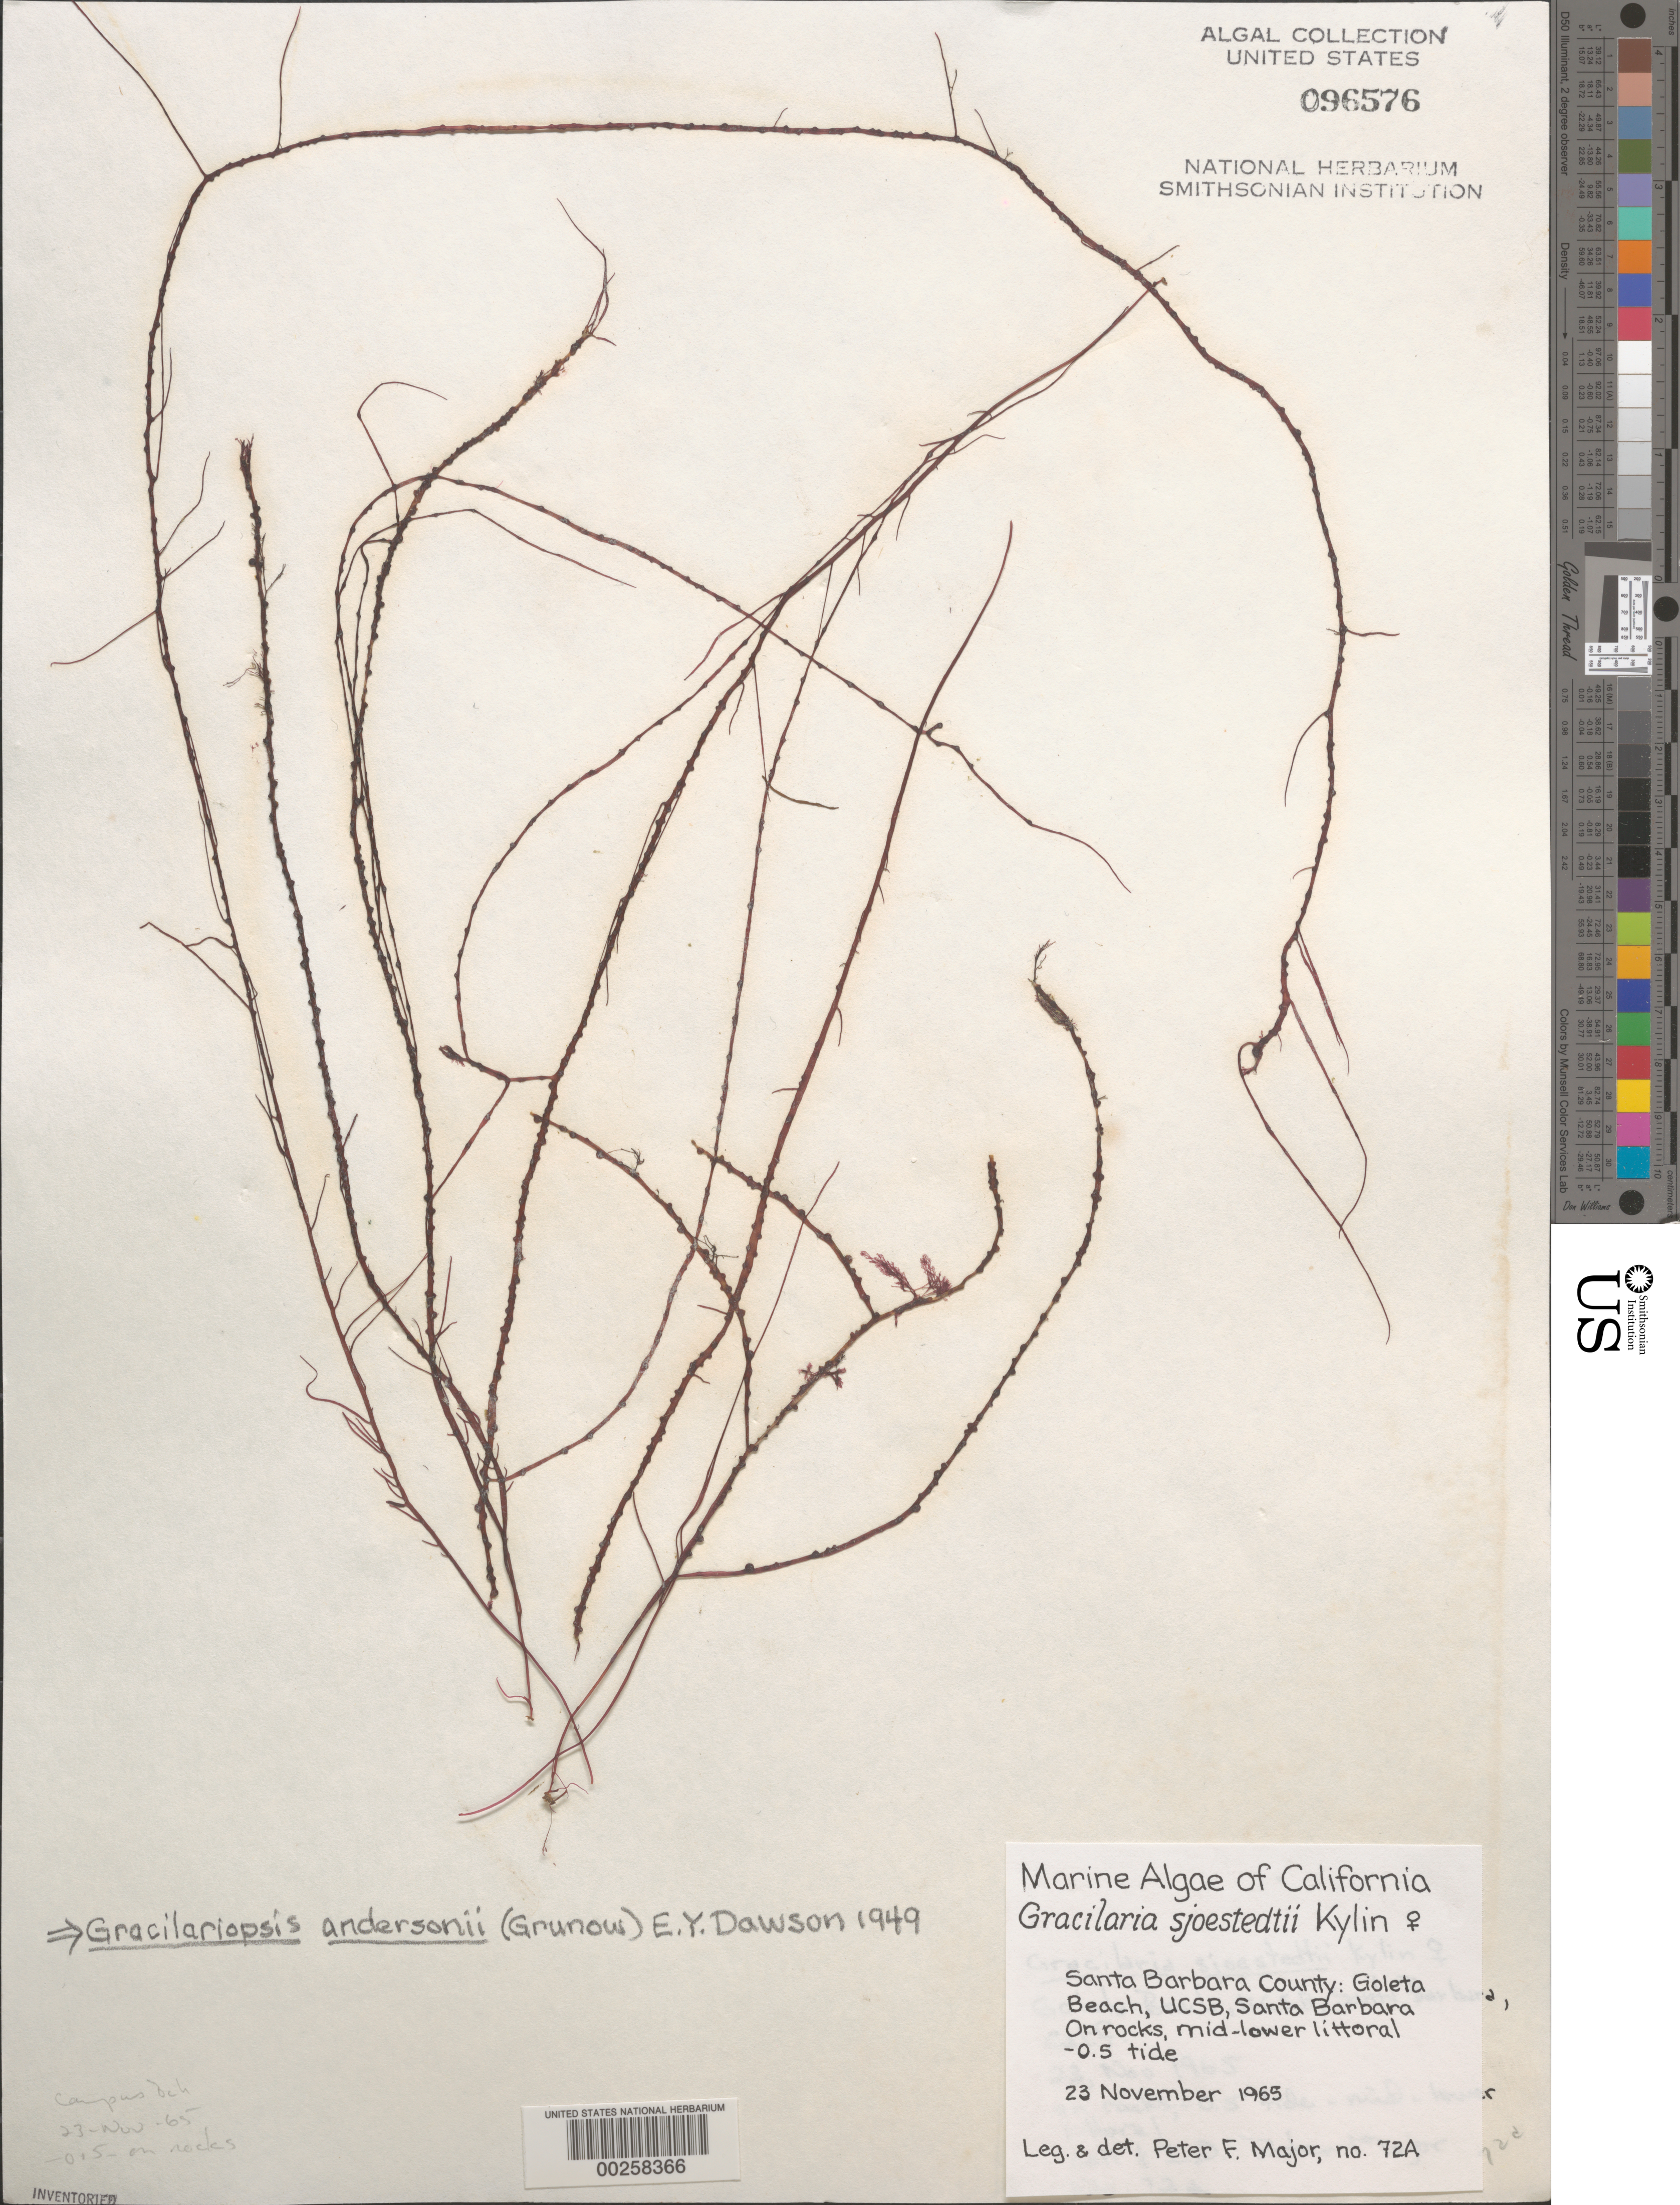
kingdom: Plantae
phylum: Rhodophyta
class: Florideophyceae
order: Gracilariales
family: Gracilariaceae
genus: Gracilariopsis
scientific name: Gracilariopsis andersonii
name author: (Grunow) E.Y. Dawson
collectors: P. Major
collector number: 72a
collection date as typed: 23 Nov 1965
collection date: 1965-11-23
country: United States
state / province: California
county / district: Santa Barbara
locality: Goleta Beach, University of California Santa Barbara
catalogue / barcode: US 96576